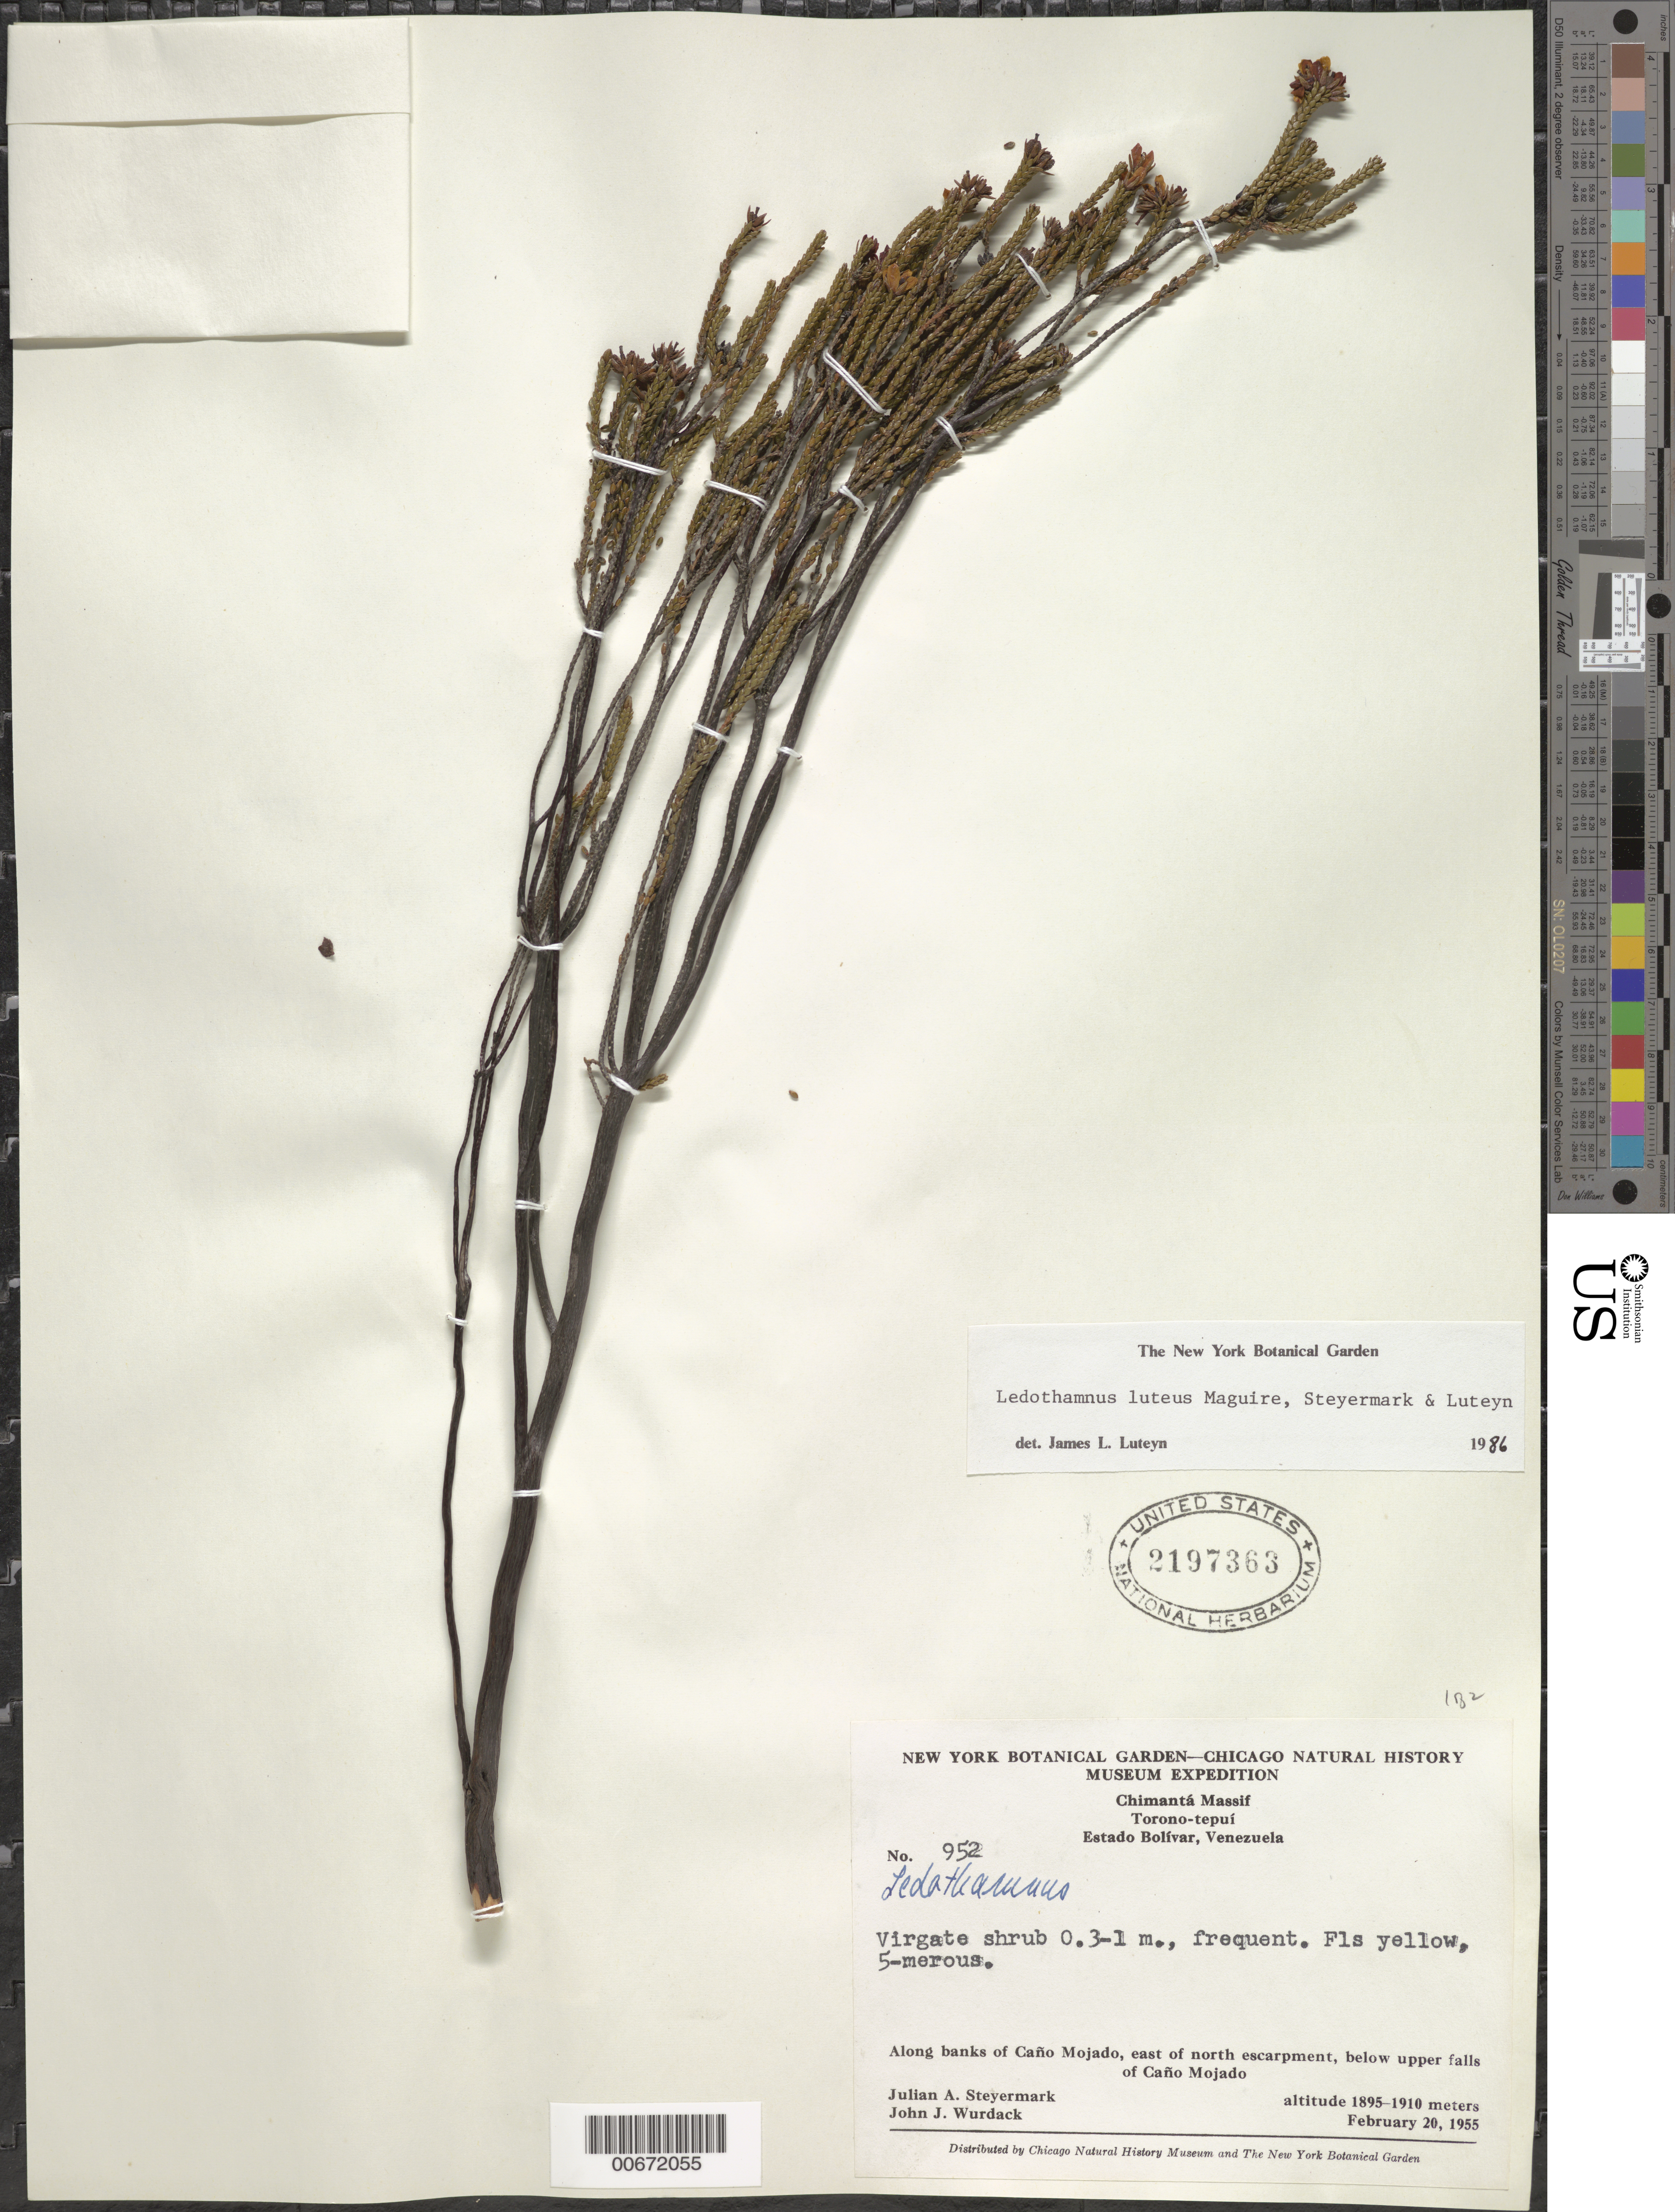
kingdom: Plantae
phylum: Tracheophyta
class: Magnoliopsida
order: Ericales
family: Ericaceae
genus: Ledothamnus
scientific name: Ledothamnus luteus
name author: Maguire et al.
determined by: Luteyn, J. L.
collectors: J. Steyermark & J. J. Wurdack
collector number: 55 952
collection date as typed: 20-Feb-55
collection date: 1955-02-20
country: Venezuela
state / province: Bolívar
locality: Chimantá Massif, Torono-tepuí, Caño Mojado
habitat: Along banks of caño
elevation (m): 1895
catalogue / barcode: US 2197363